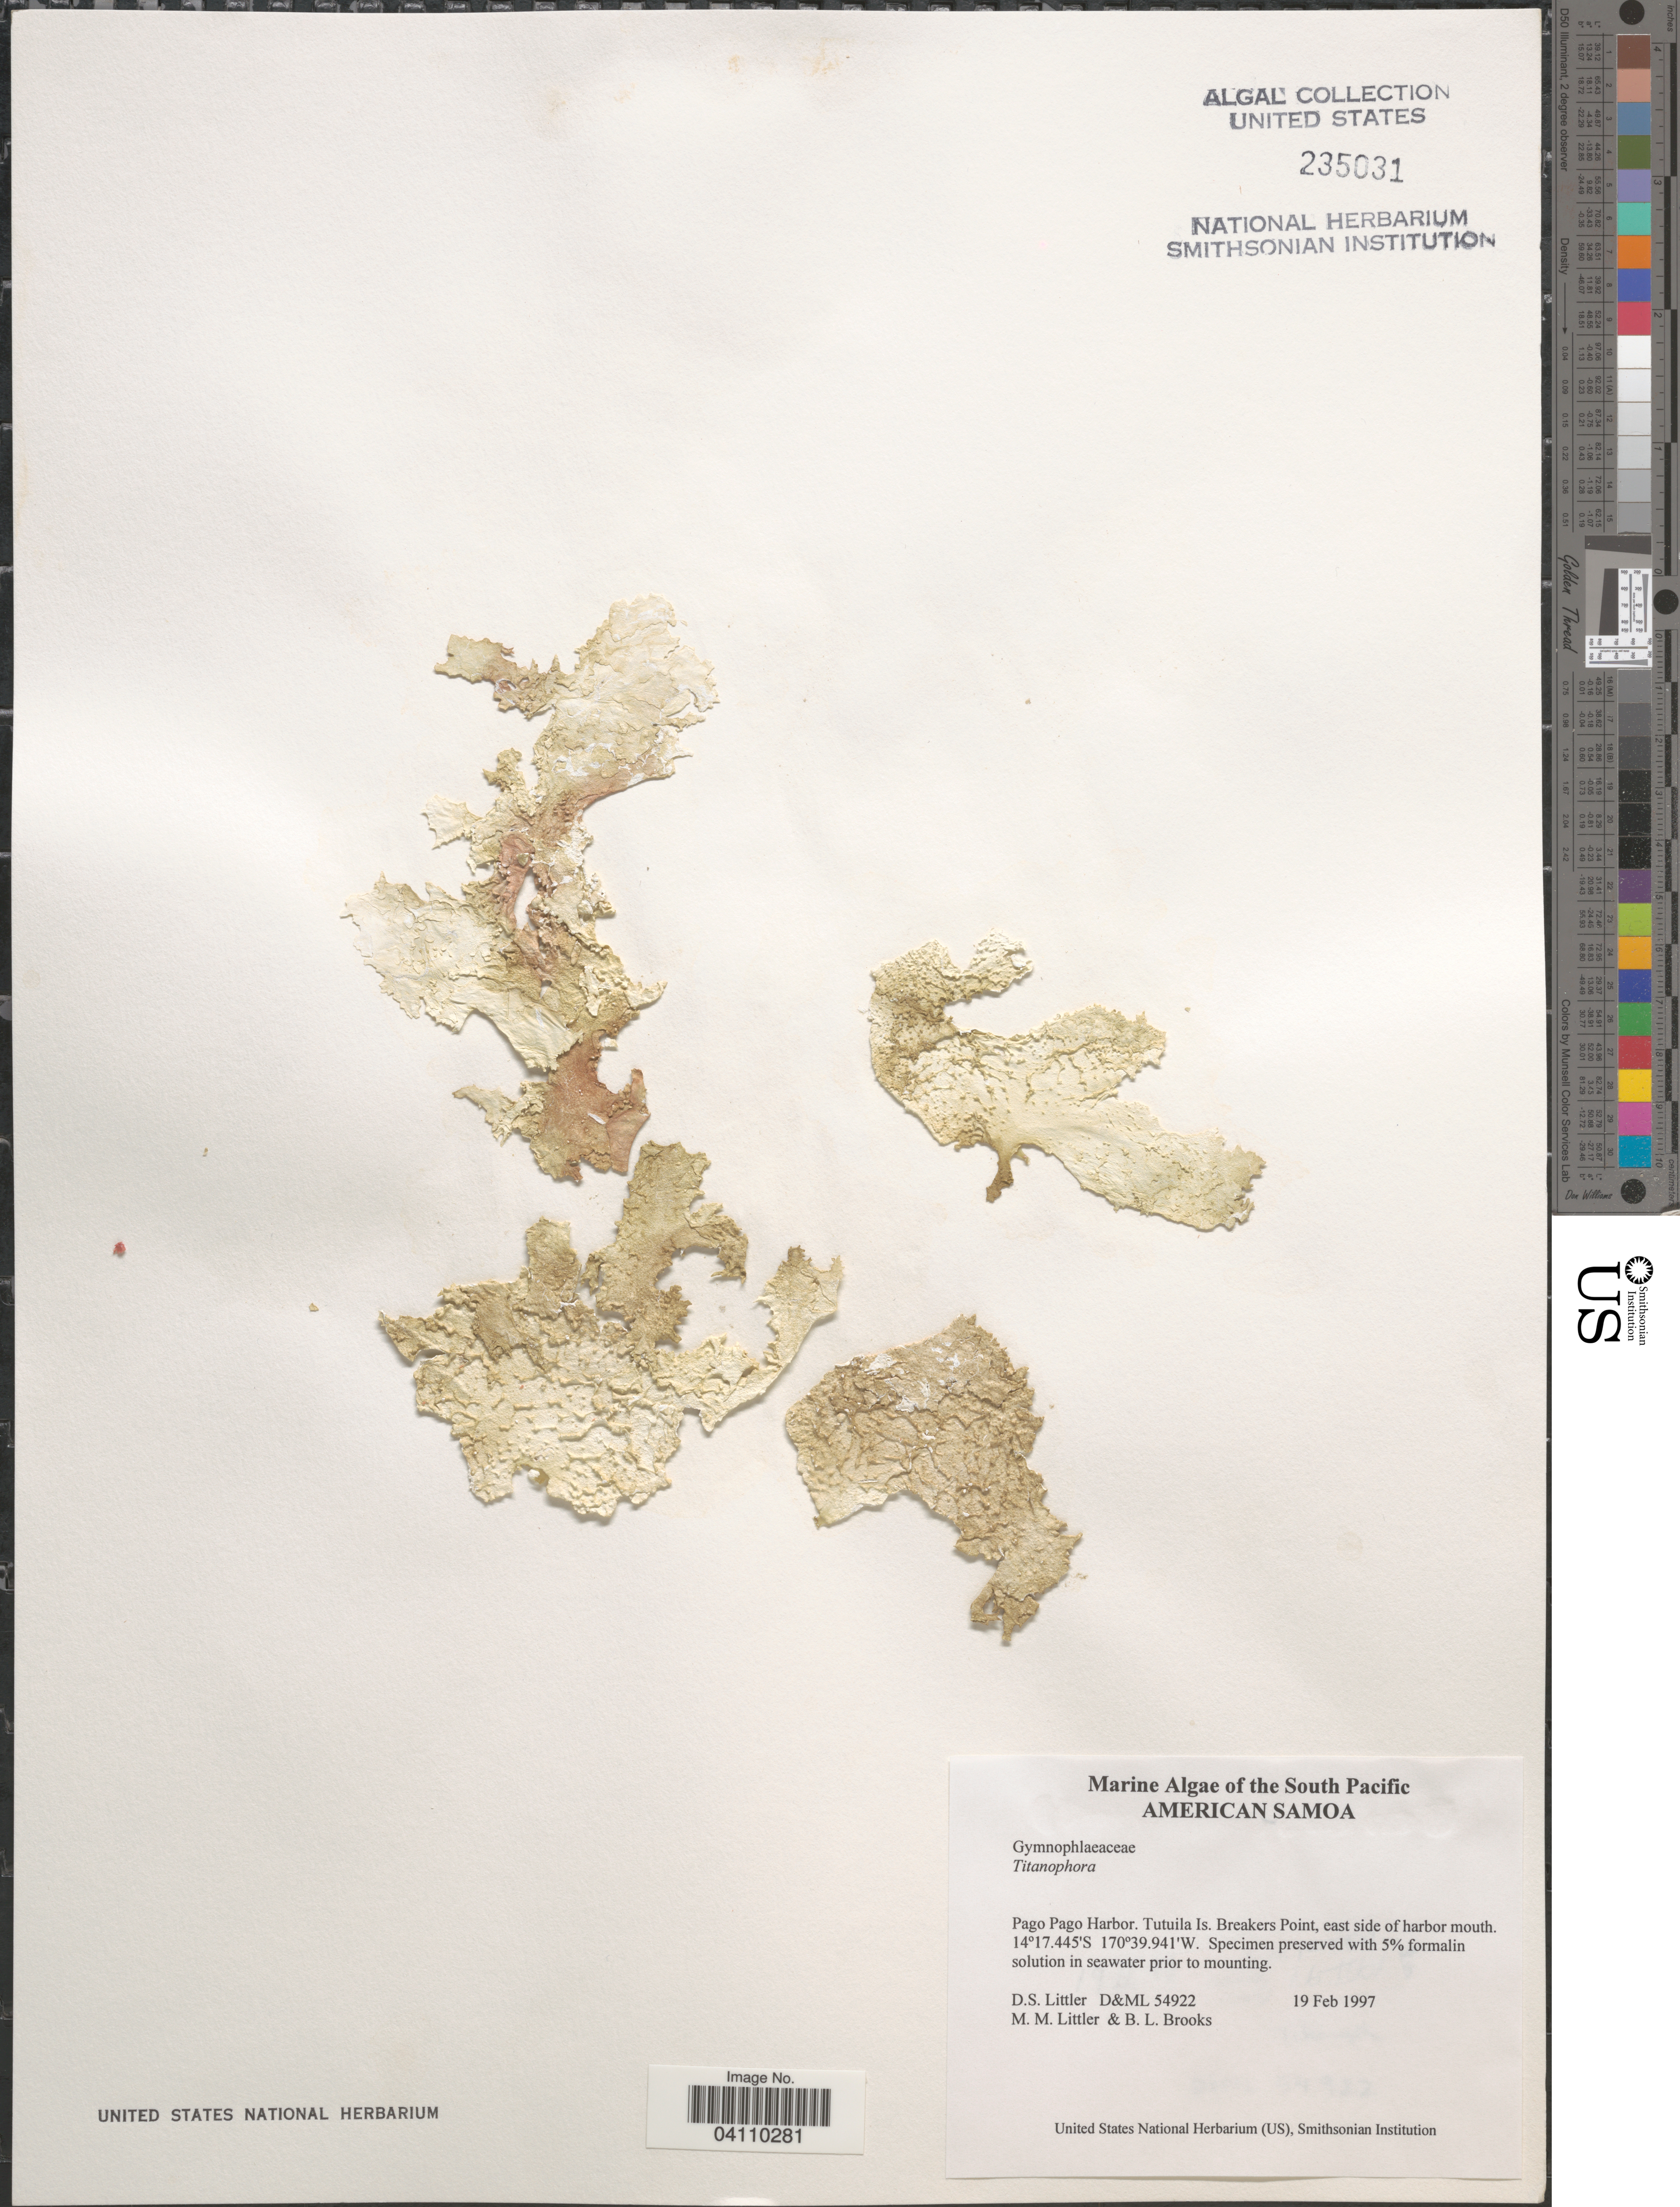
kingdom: Plantae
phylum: Rhodophyta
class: Florideophyceae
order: Nemastomatales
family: Schizymeniaceae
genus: Titanophora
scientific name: Titanophora sp.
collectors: D. S. Littler & B. Brooks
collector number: D&ML54922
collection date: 1997-02-19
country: American Samoa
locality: The South Pacific. Pago Pago Harbor. Tutuila Is. Breakers Point, east side of harbor mouth.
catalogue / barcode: US 235031